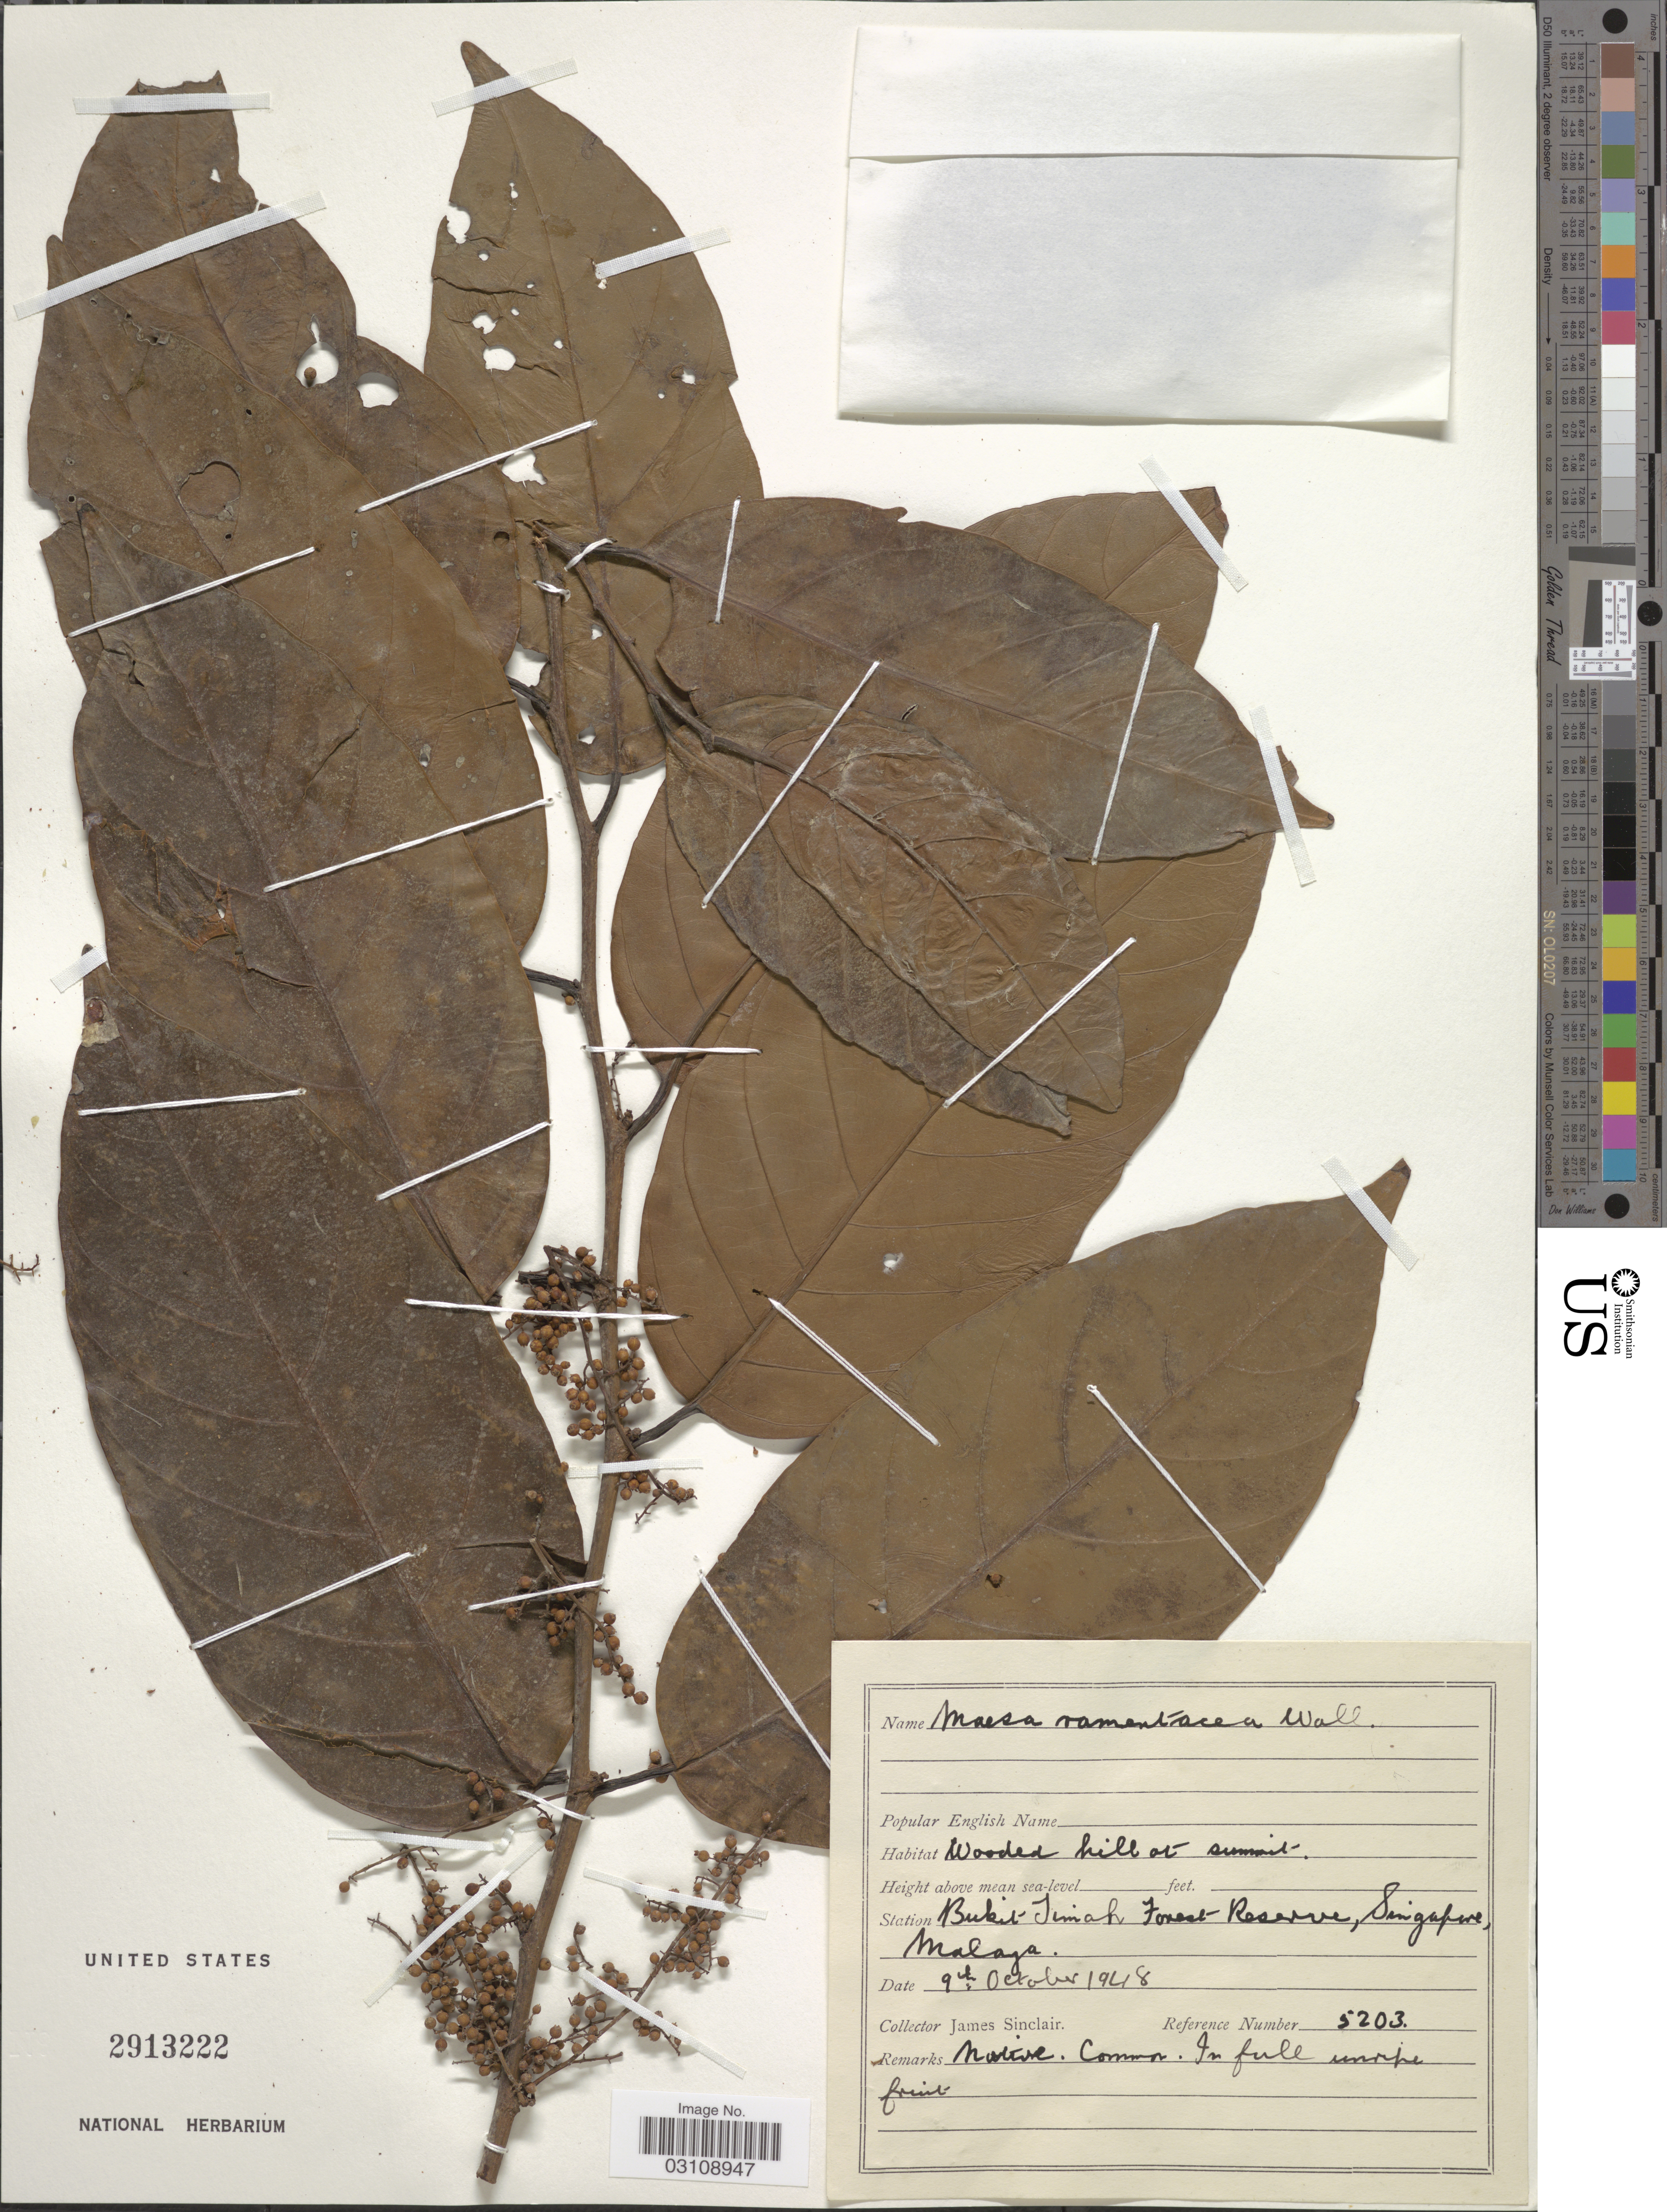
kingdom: Plantae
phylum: Tracheophyta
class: Magnoliopsida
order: Ericales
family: Primulaceae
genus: Maesa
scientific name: Maesa ramentacea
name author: (Roxb.) A. DC.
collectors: J. Sinclair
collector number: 5203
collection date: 1948-10-09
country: Singapore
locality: Station Bukit Timah. Forest Reserve. Malaya.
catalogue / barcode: US 2913222